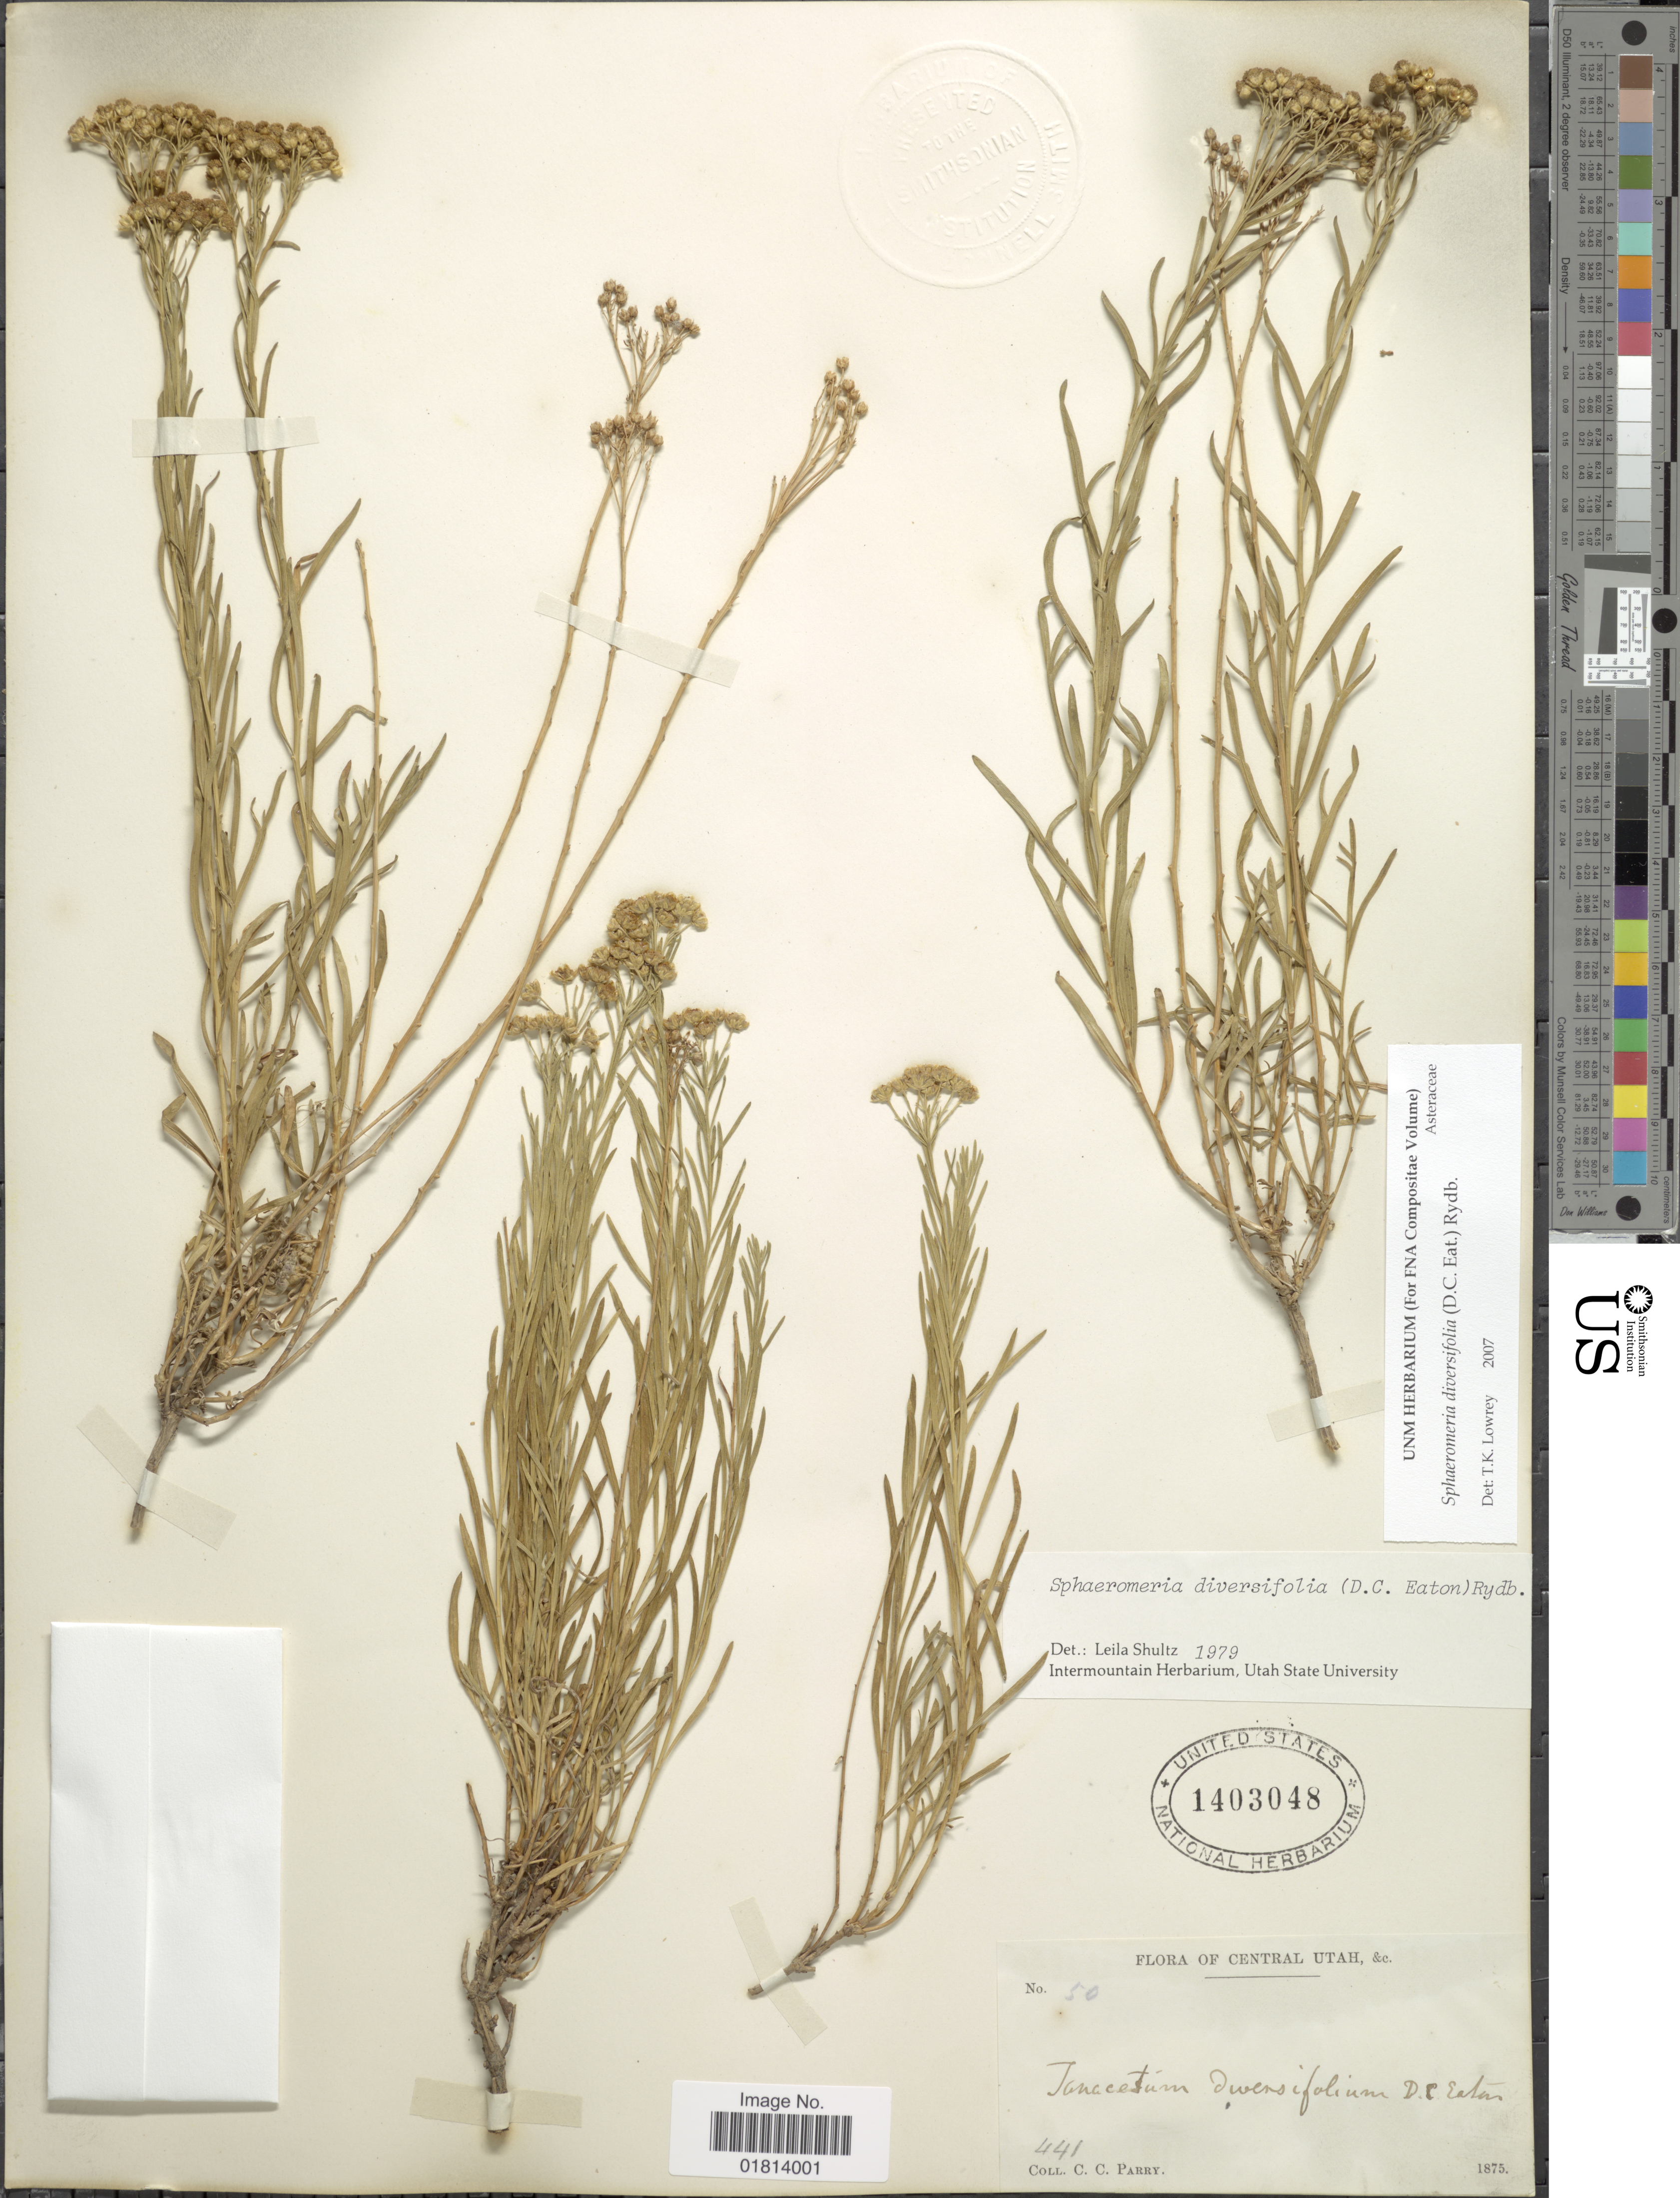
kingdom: Plantae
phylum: Tracheophyta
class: Magnoliopsida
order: Asterales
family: Asteraceae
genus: Sphaeromeria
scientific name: Sphaeromeria diversifolia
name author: (D.C. Eaton) Rydb.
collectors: C. C. Parry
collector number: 50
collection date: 1875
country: United States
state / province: Utah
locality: Central Utah, &c.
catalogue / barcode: US 1403048